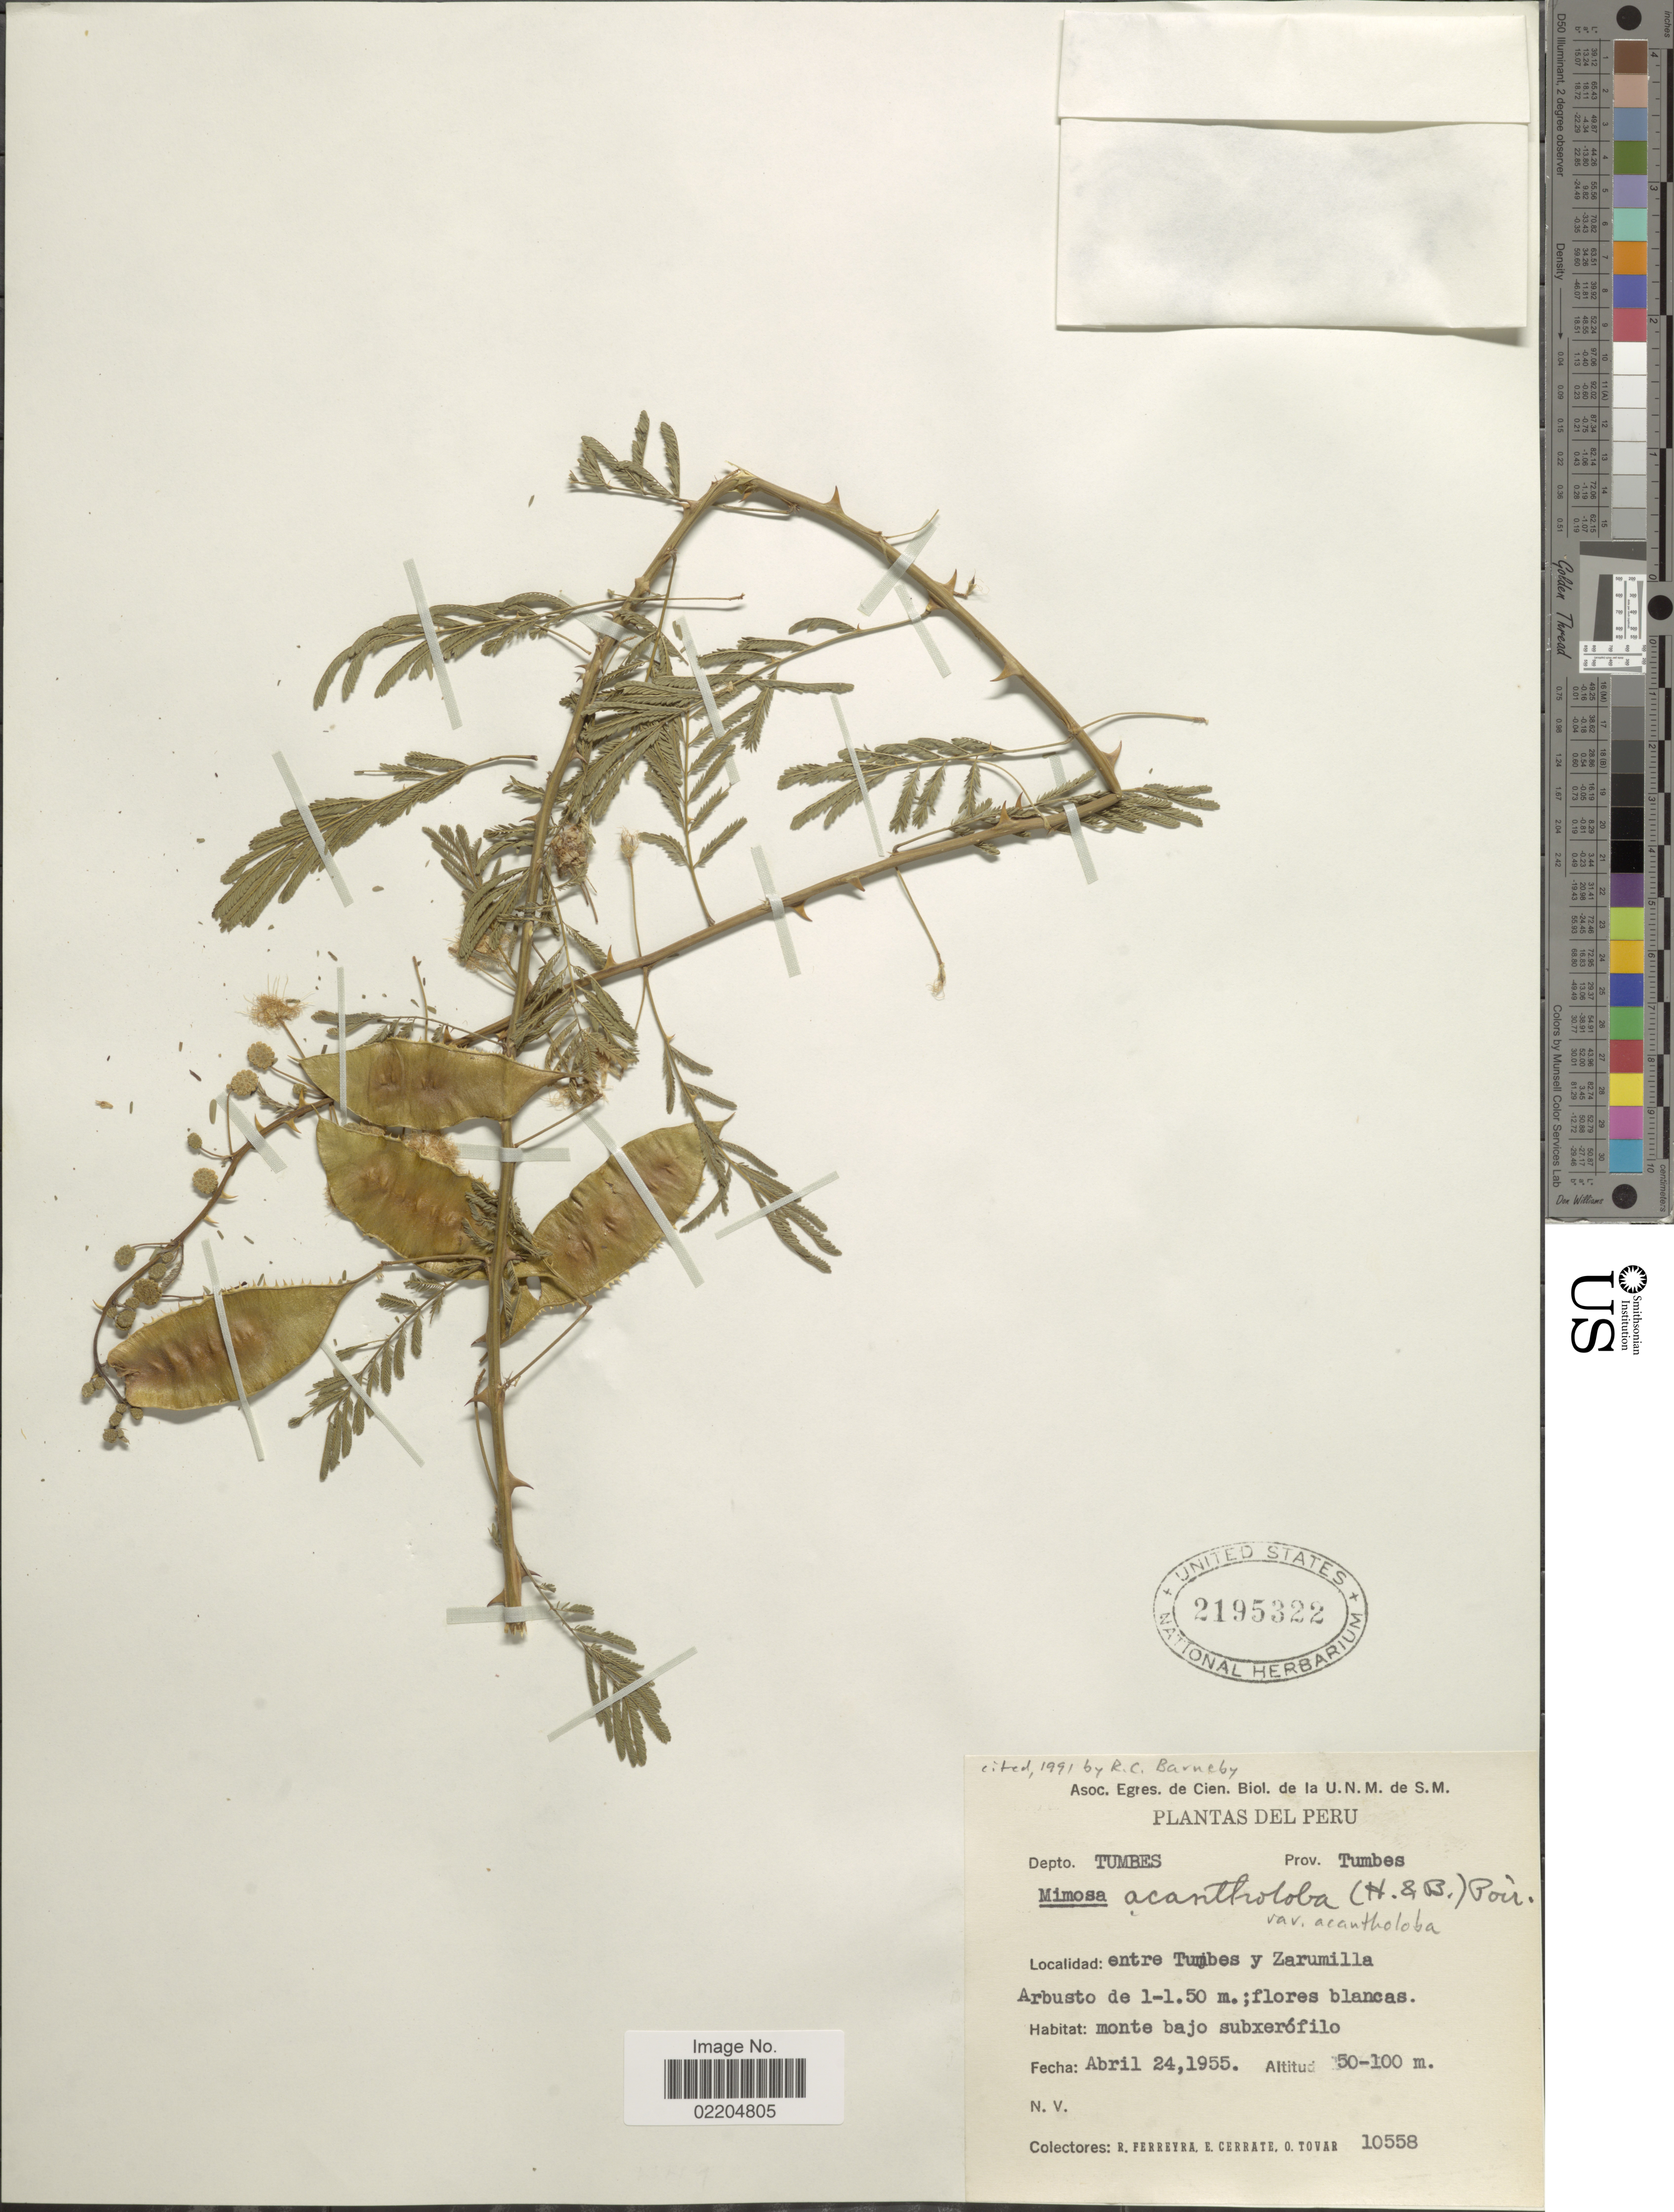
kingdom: Plantae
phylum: Tracheophyta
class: Magnoliopsida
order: Fabales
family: Fabaceae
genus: Mimosa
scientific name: Mimosa acantholoba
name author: (Willd.) Poir.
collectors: R. A. Ferreyra, E. Cerrate & Ó. Tovar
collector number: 10558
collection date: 1955-04-24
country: Peru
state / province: Tumbes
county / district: Tumbes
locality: Depto. Tumbes, prov. Tumbes. Entre Tumbes y Zarumilla.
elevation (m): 50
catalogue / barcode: US 2195322